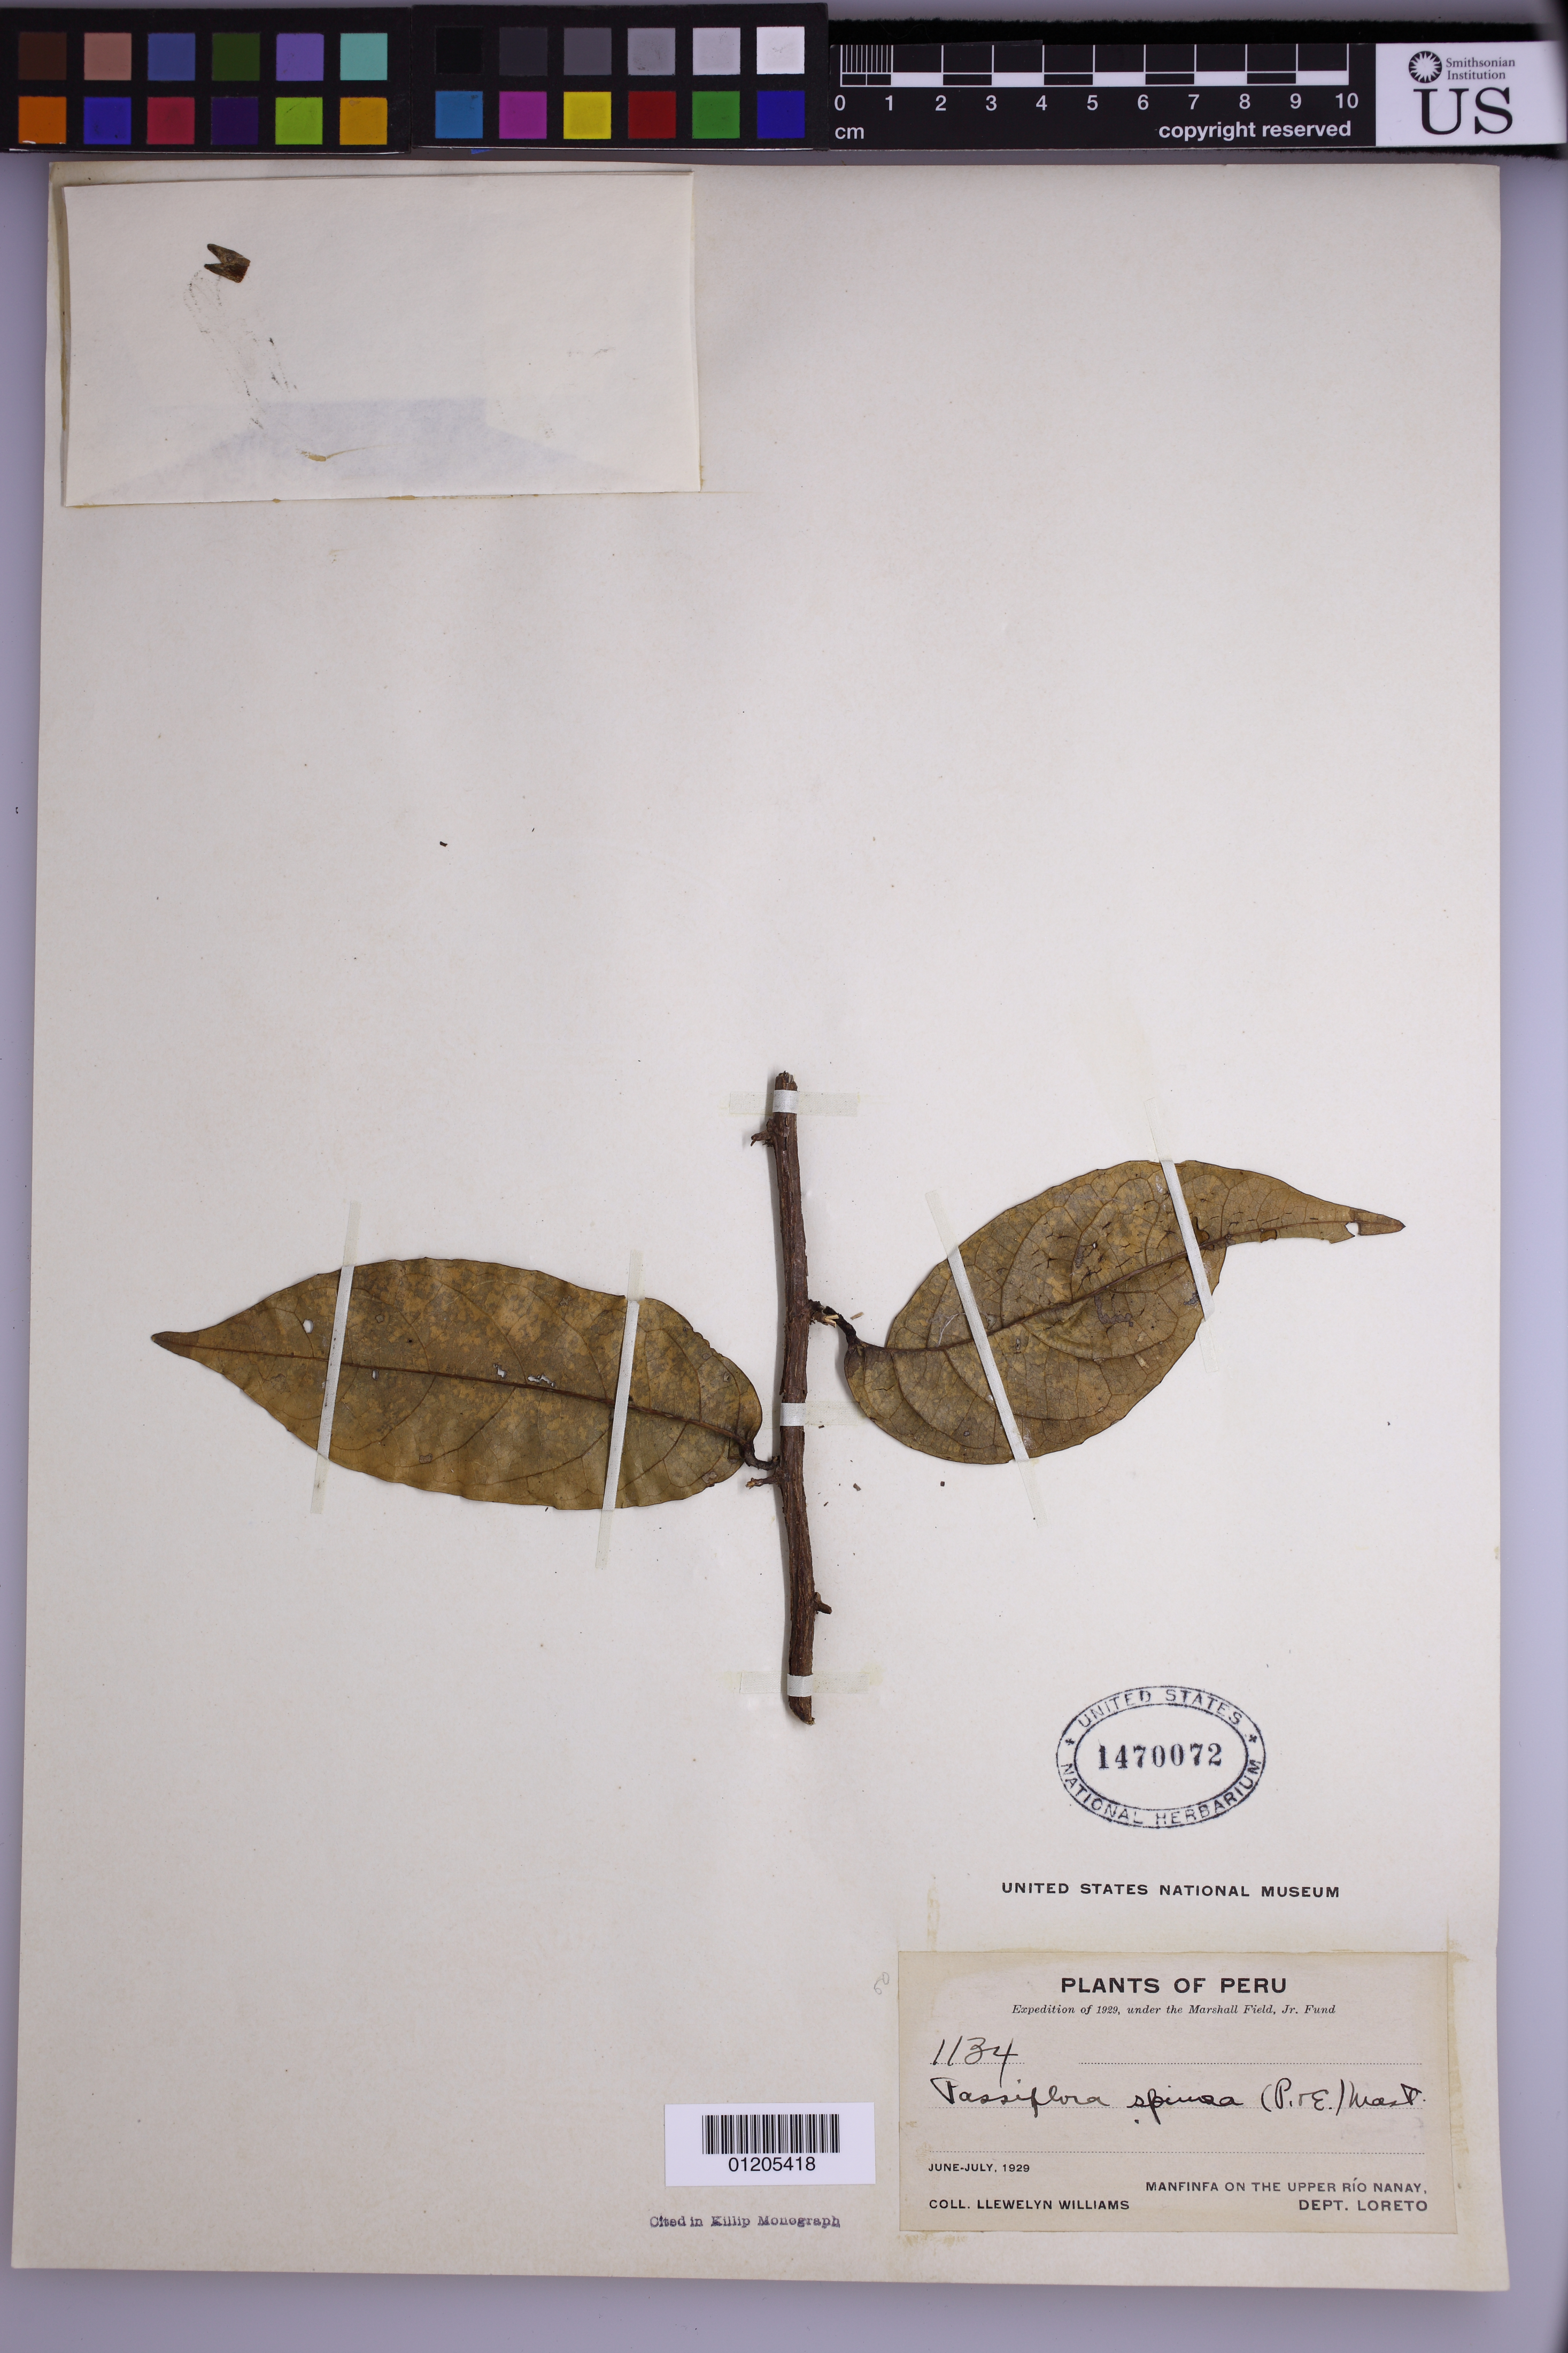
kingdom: Plantae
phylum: Tracheophyta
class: Magnoliopsida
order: Malpighiales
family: Passifloraceae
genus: Passiflora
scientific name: Passiflora spinosa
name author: (Poepp. & Endl.) Mast.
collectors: Ll. Williams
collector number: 1134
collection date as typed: Jun 1929 to -- Jul 1929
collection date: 1929-06/1929-07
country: Peru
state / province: Loreto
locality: Manfinfa on the upper rio nanay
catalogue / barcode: US 1470072